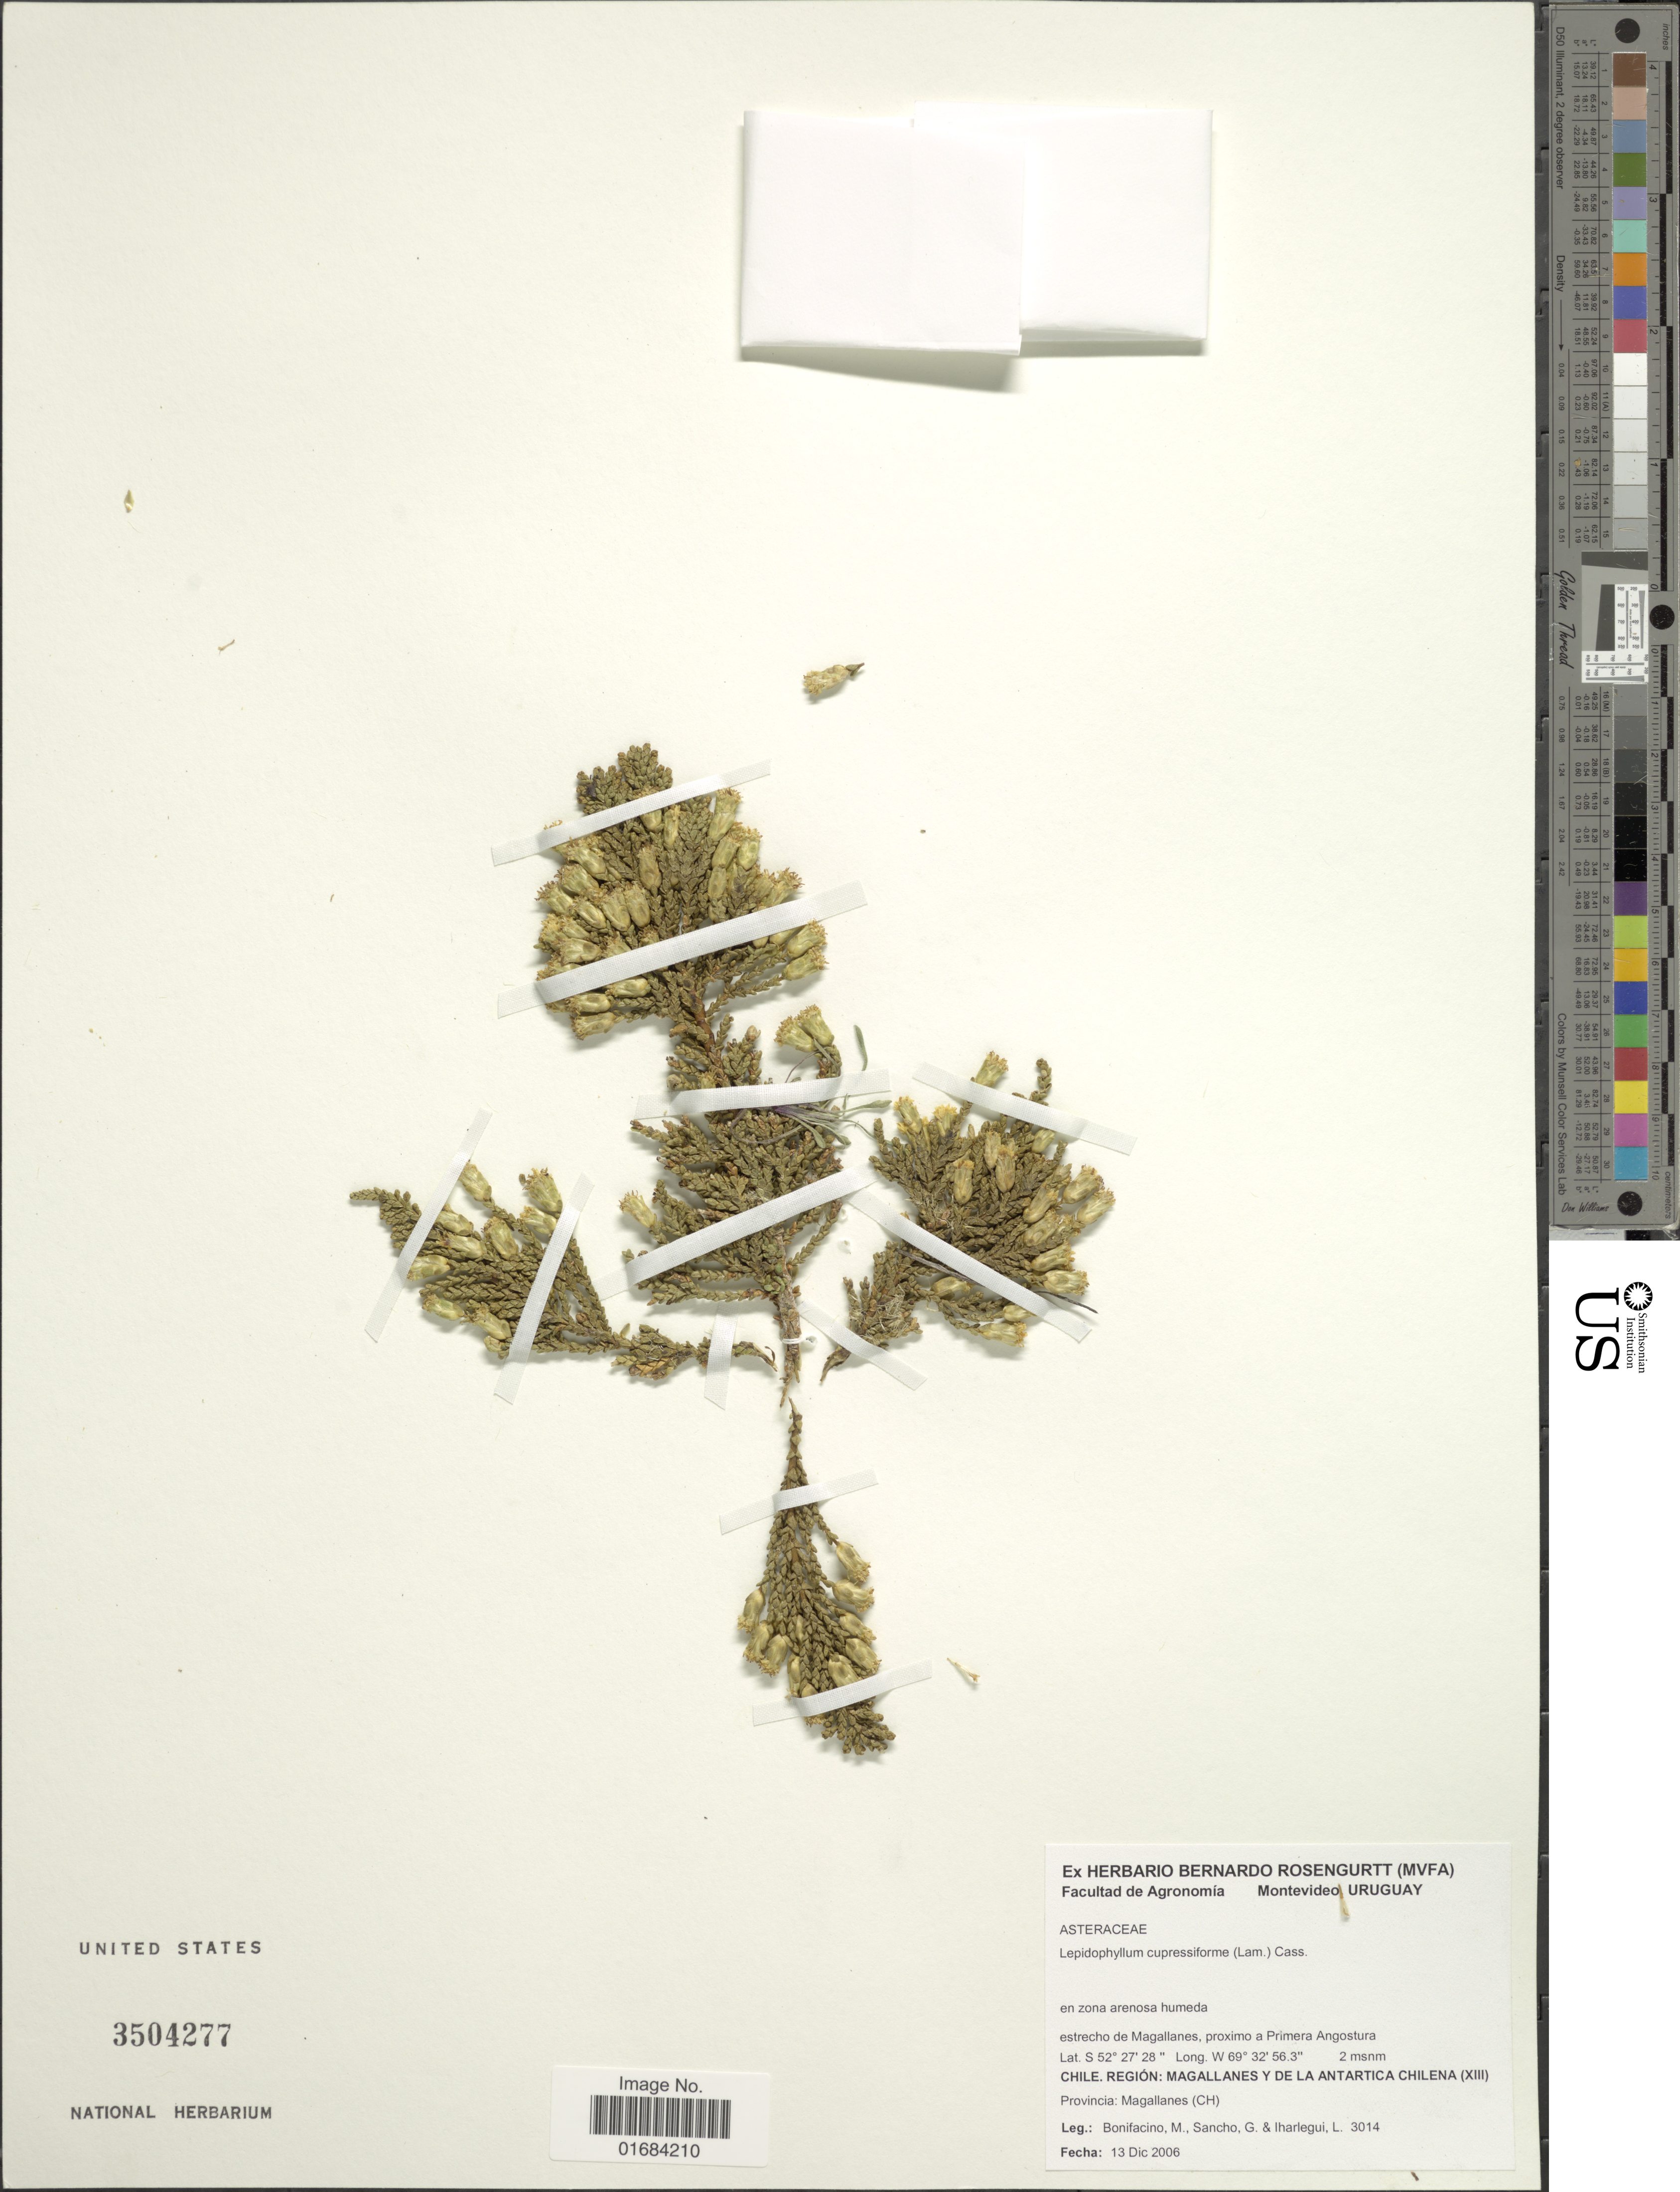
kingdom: Plantae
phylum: Tracheophyta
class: Magnoliopsida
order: Asterales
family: Asteraceae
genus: Lepidophyllum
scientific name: Lepidophyllum cupressiforme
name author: (Lam.) Cass.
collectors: M. Bonifacino, G. Sancho & L. Iharlegui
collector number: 3014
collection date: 2006-12-13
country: Chile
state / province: Magallanes y de la Antártica Chilena (XII)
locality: Provincia: Magallanes (CH)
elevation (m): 2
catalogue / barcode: US 3504277